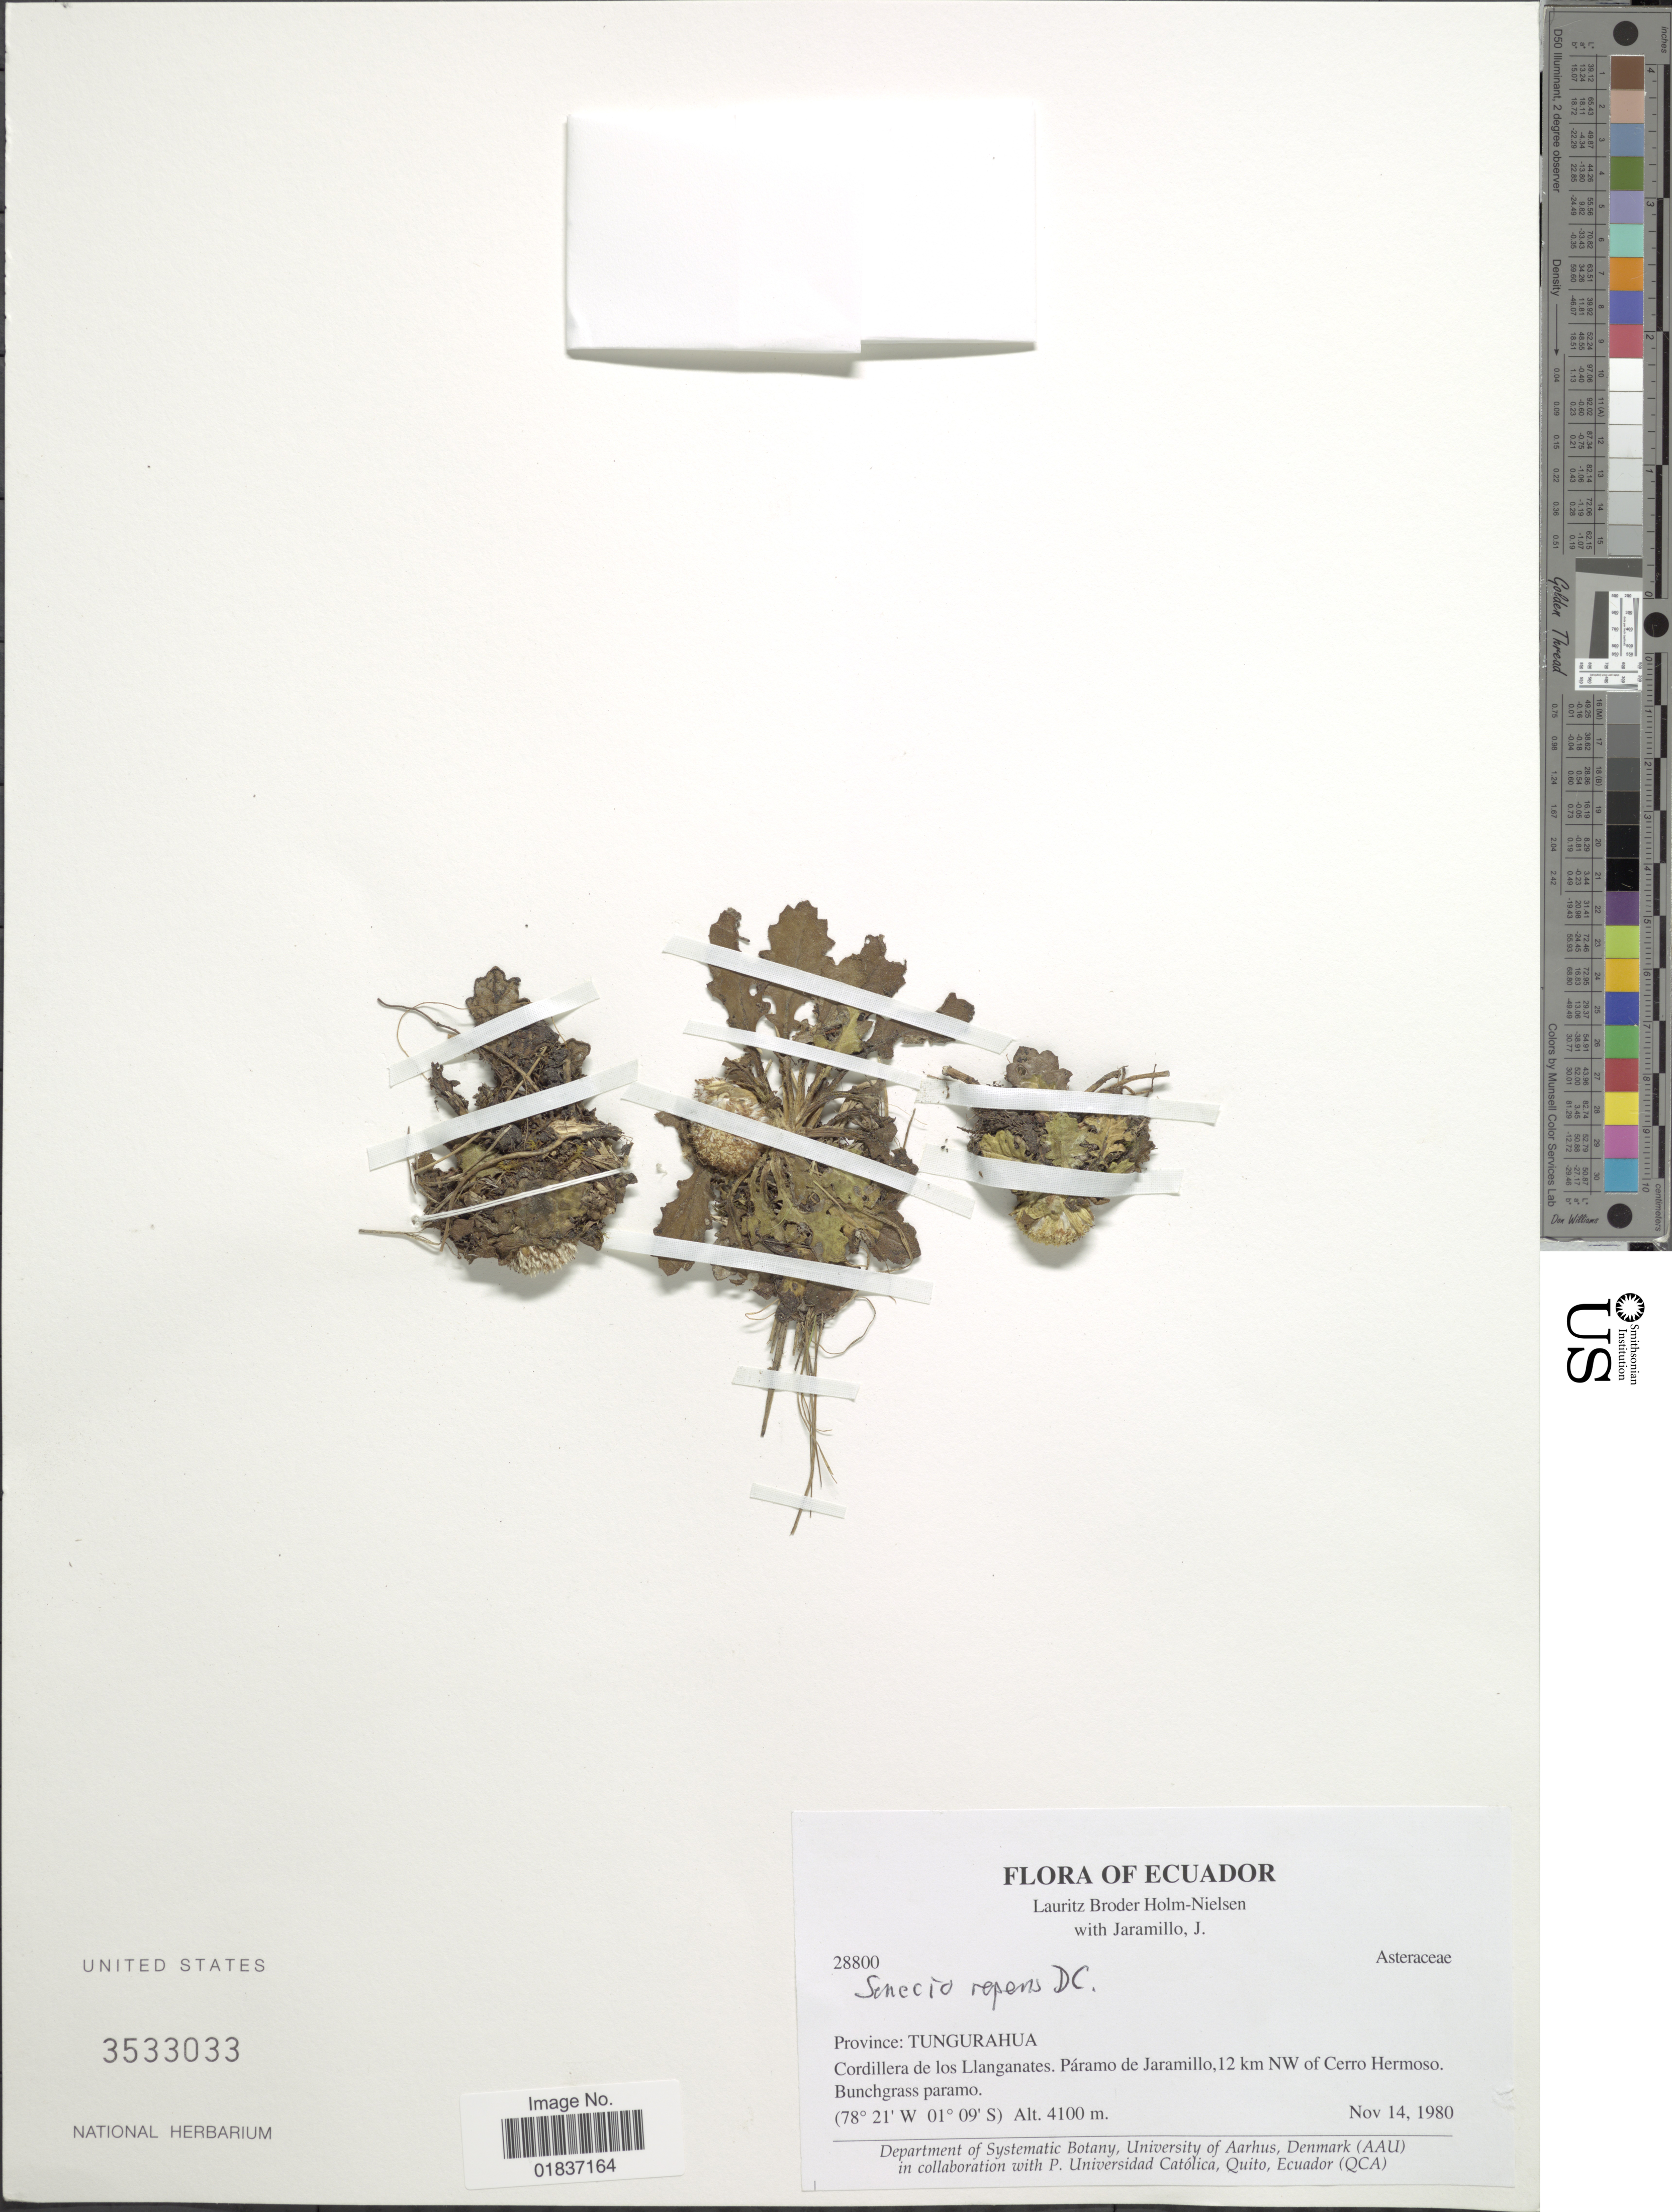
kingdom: Plantae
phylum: Tracheophyta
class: Magnoliopsida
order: Asterales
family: Asteraceae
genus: Senecio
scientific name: Senecio rhizocephalus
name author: Turcz.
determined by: Salomon, Luciana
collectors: L. B. Holm-Nielsen & J. L. Jaramillo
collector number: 28800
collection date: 1980-11-14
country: Ecuador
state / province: Tungurahua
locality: Province: Tungurahua. Cordillera de los Llanganates. Paramo de Jaramilli, 12 km NW of Cerro Hermoso.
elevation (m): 4100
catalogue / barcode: US 3533033